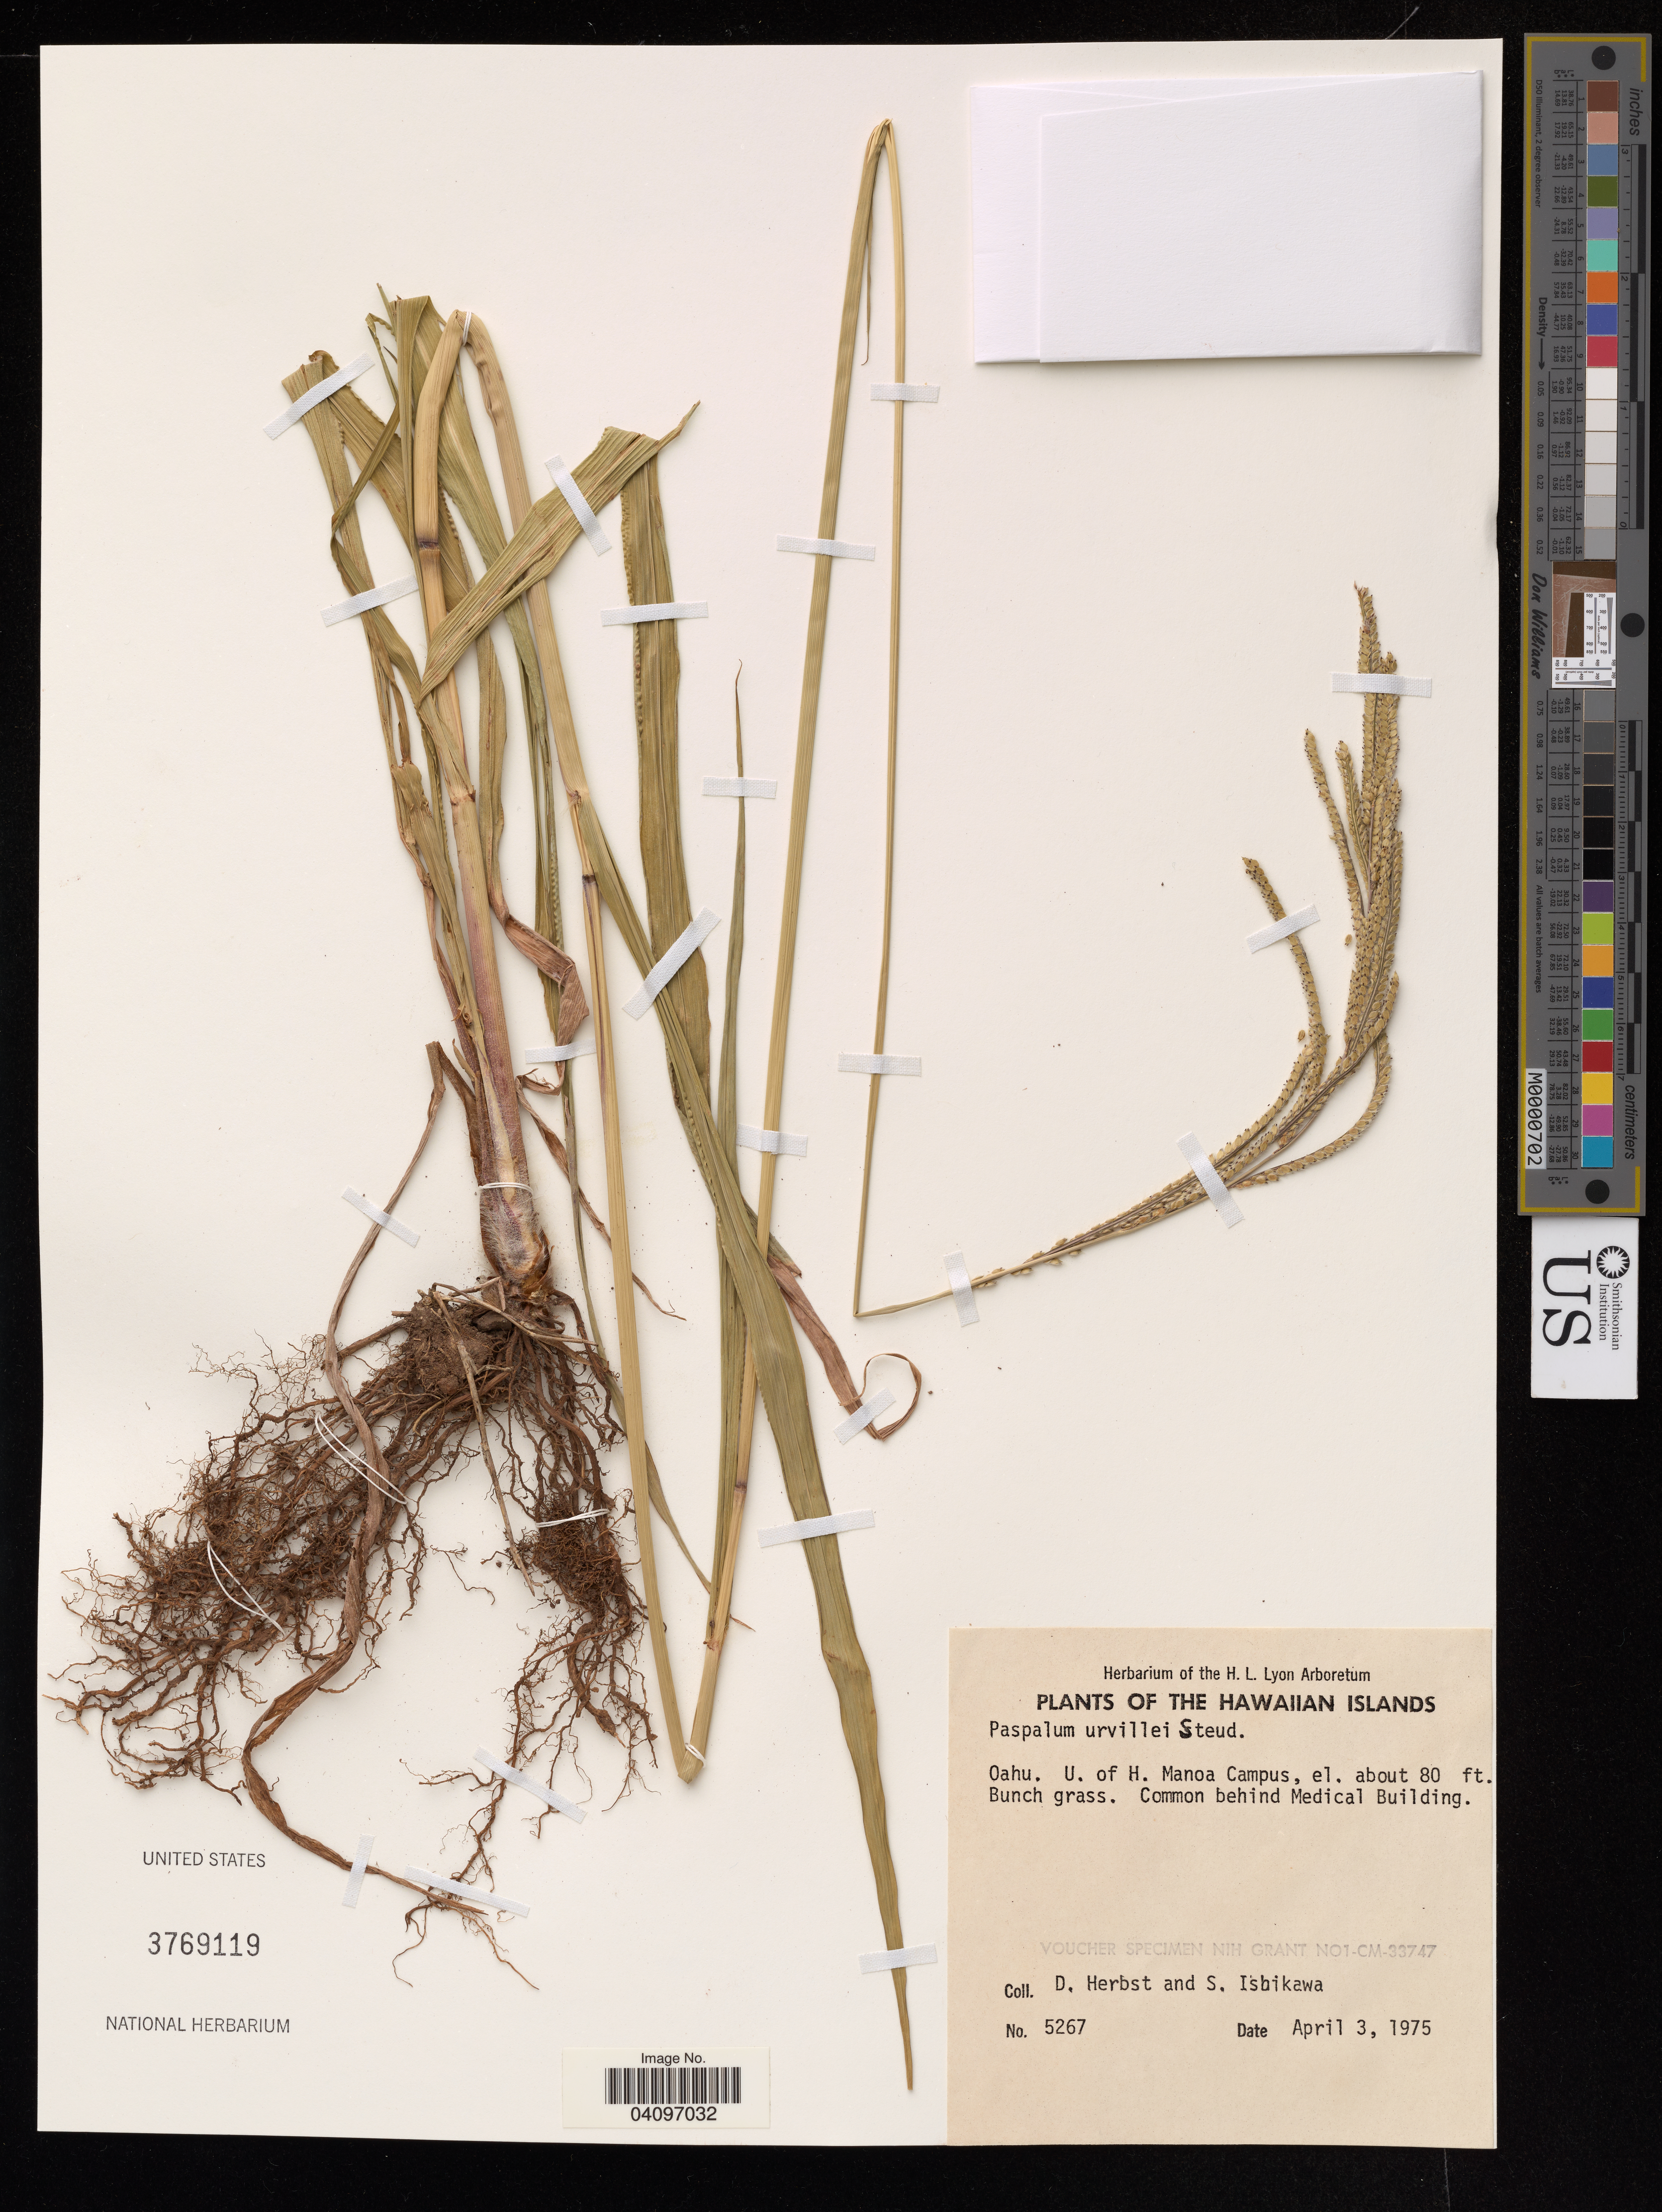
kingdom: Plantae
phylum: Tracheophyta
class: Liliopsida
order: Poales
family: Poaceae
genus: Paspalum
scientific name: Paspalum urvillei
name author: Steud.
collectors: D. R. Herbst & S. Ishikawa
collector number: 5267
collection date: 1975-04-03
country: United States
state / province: Hawaii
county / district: Honolulu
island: Oahu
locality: O'ahu, Univ. of Manoa Campus, behind Medical Building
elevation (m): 24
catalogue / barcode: US 3769119